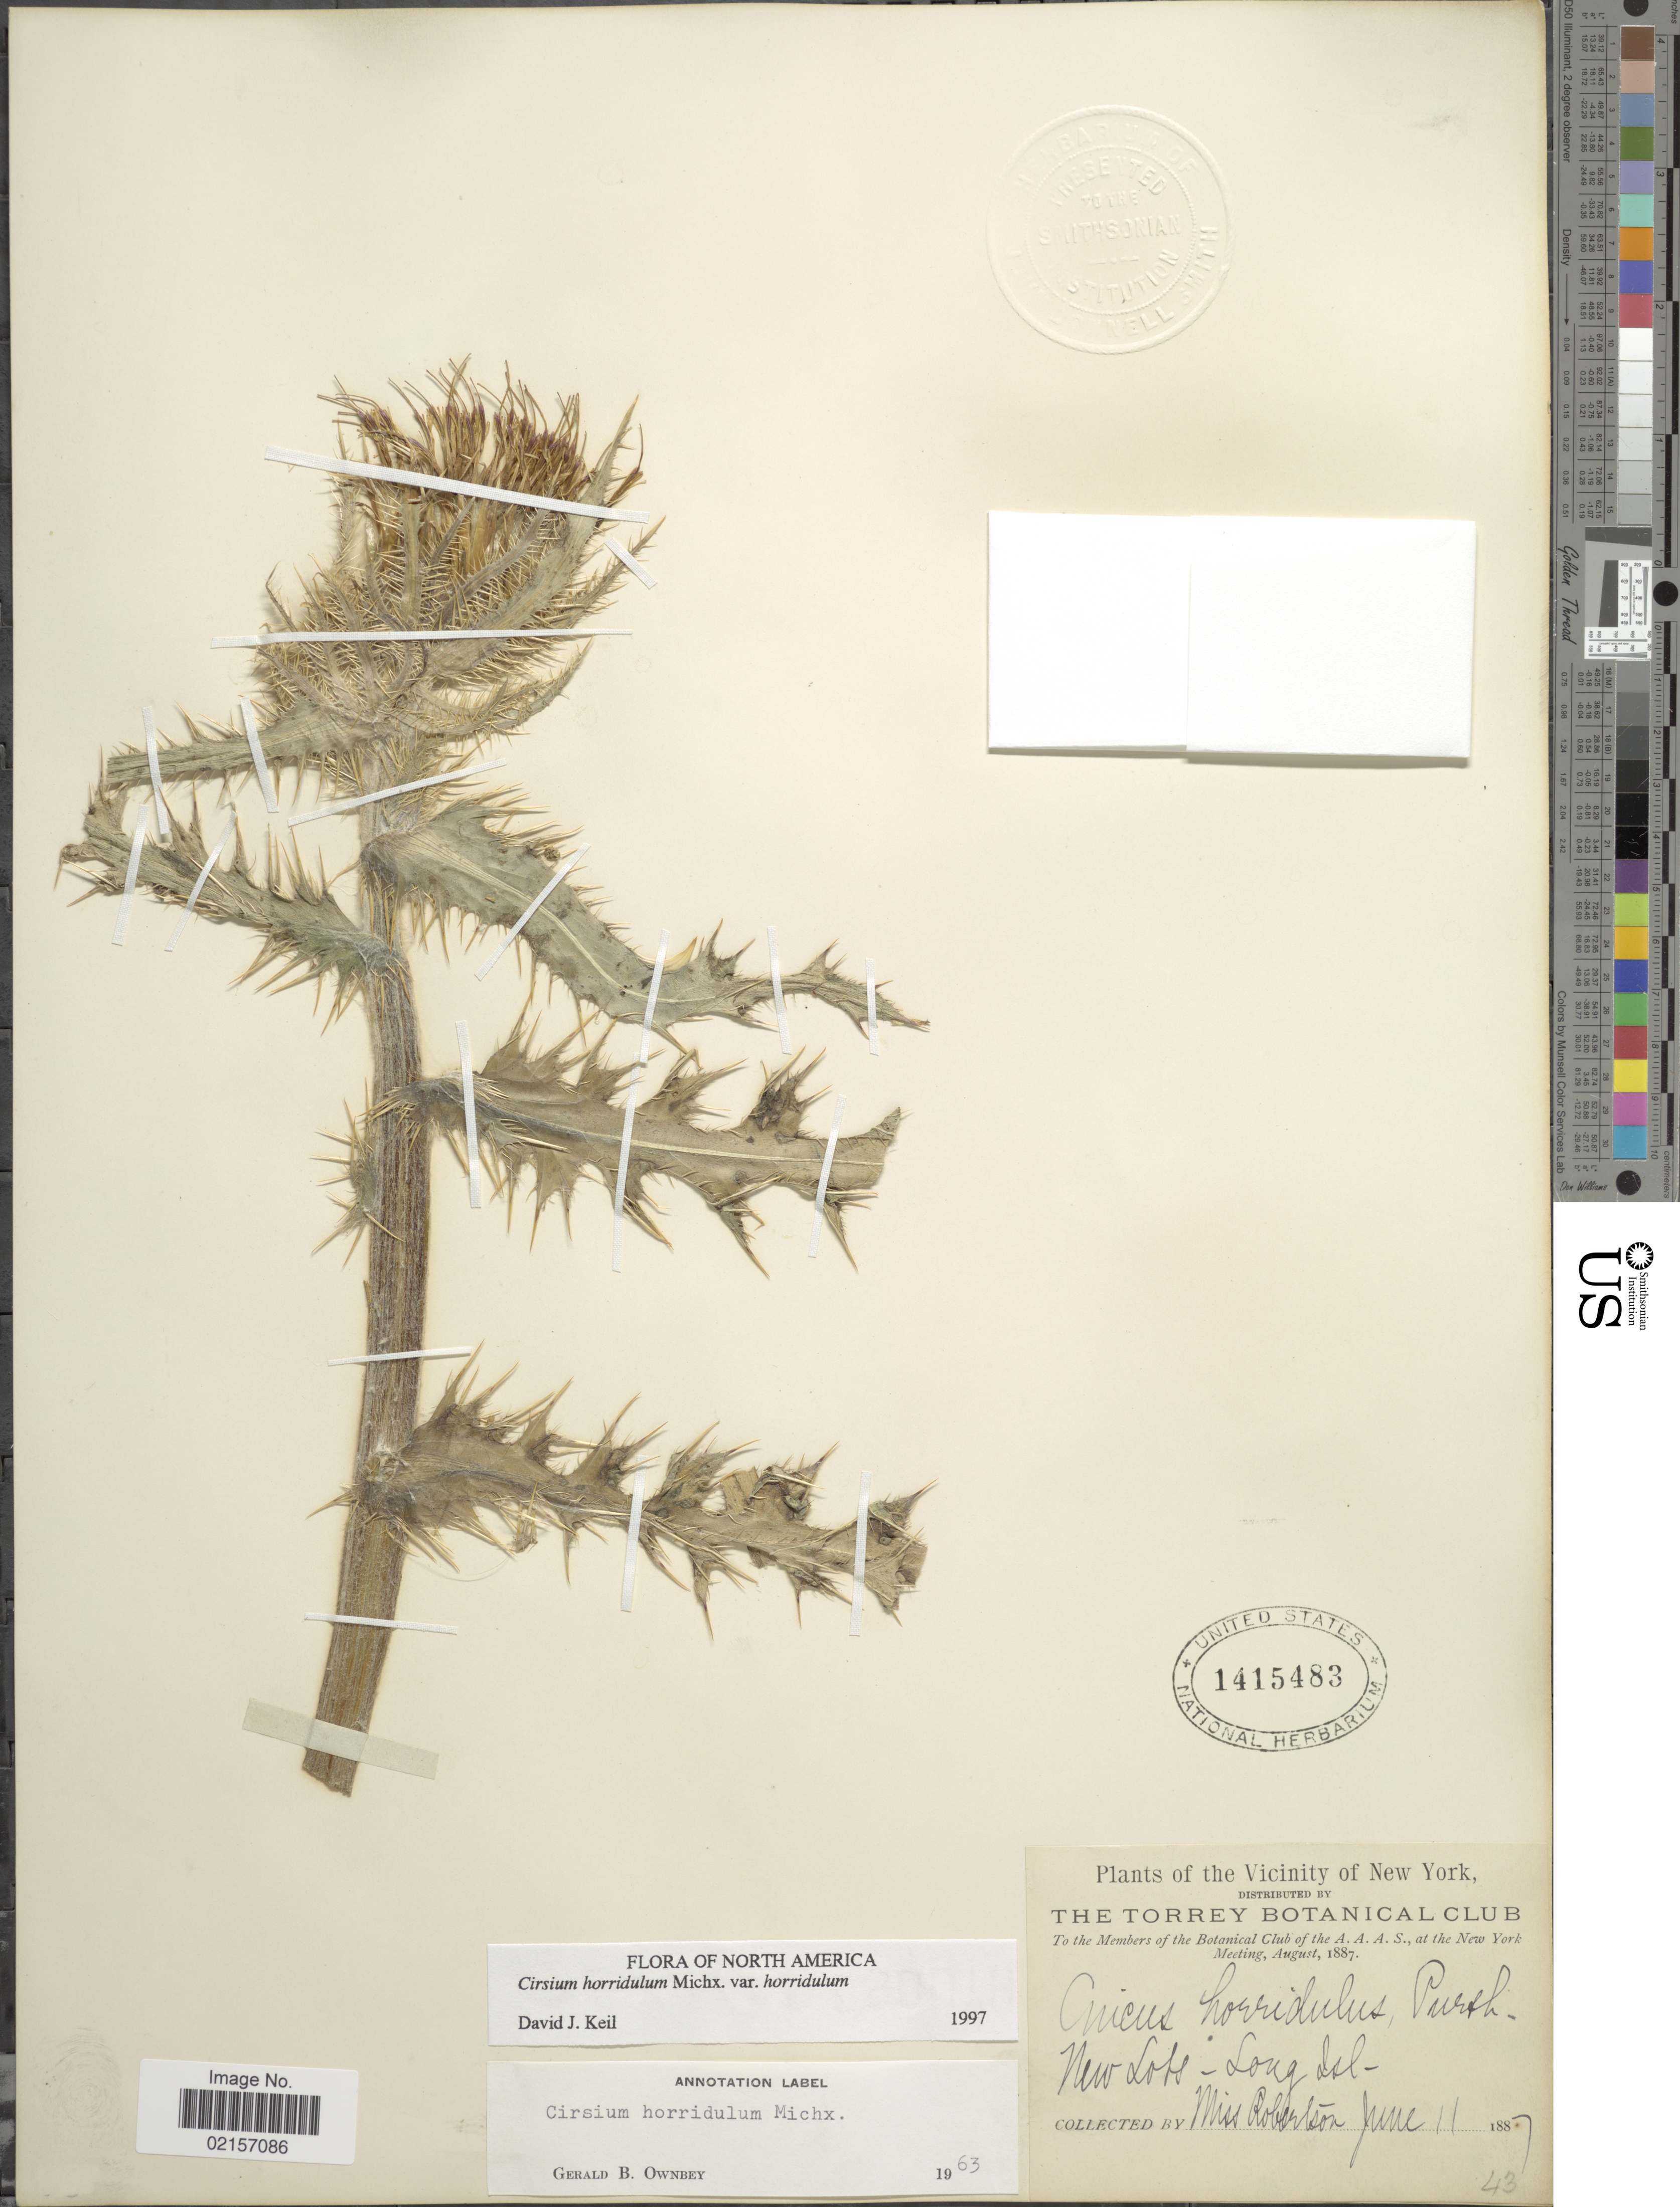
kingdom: Plantae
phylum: Tracheophyta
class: Magnoliopsida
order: Asterales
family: Asteraceae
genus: Cirsium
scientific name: Cirsium horridulum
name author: Michx.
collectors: -. Robertson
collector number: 43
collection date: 1887-06-11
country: United States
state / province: New York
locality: New Lats, Long Isl.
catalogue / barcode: US 1415483